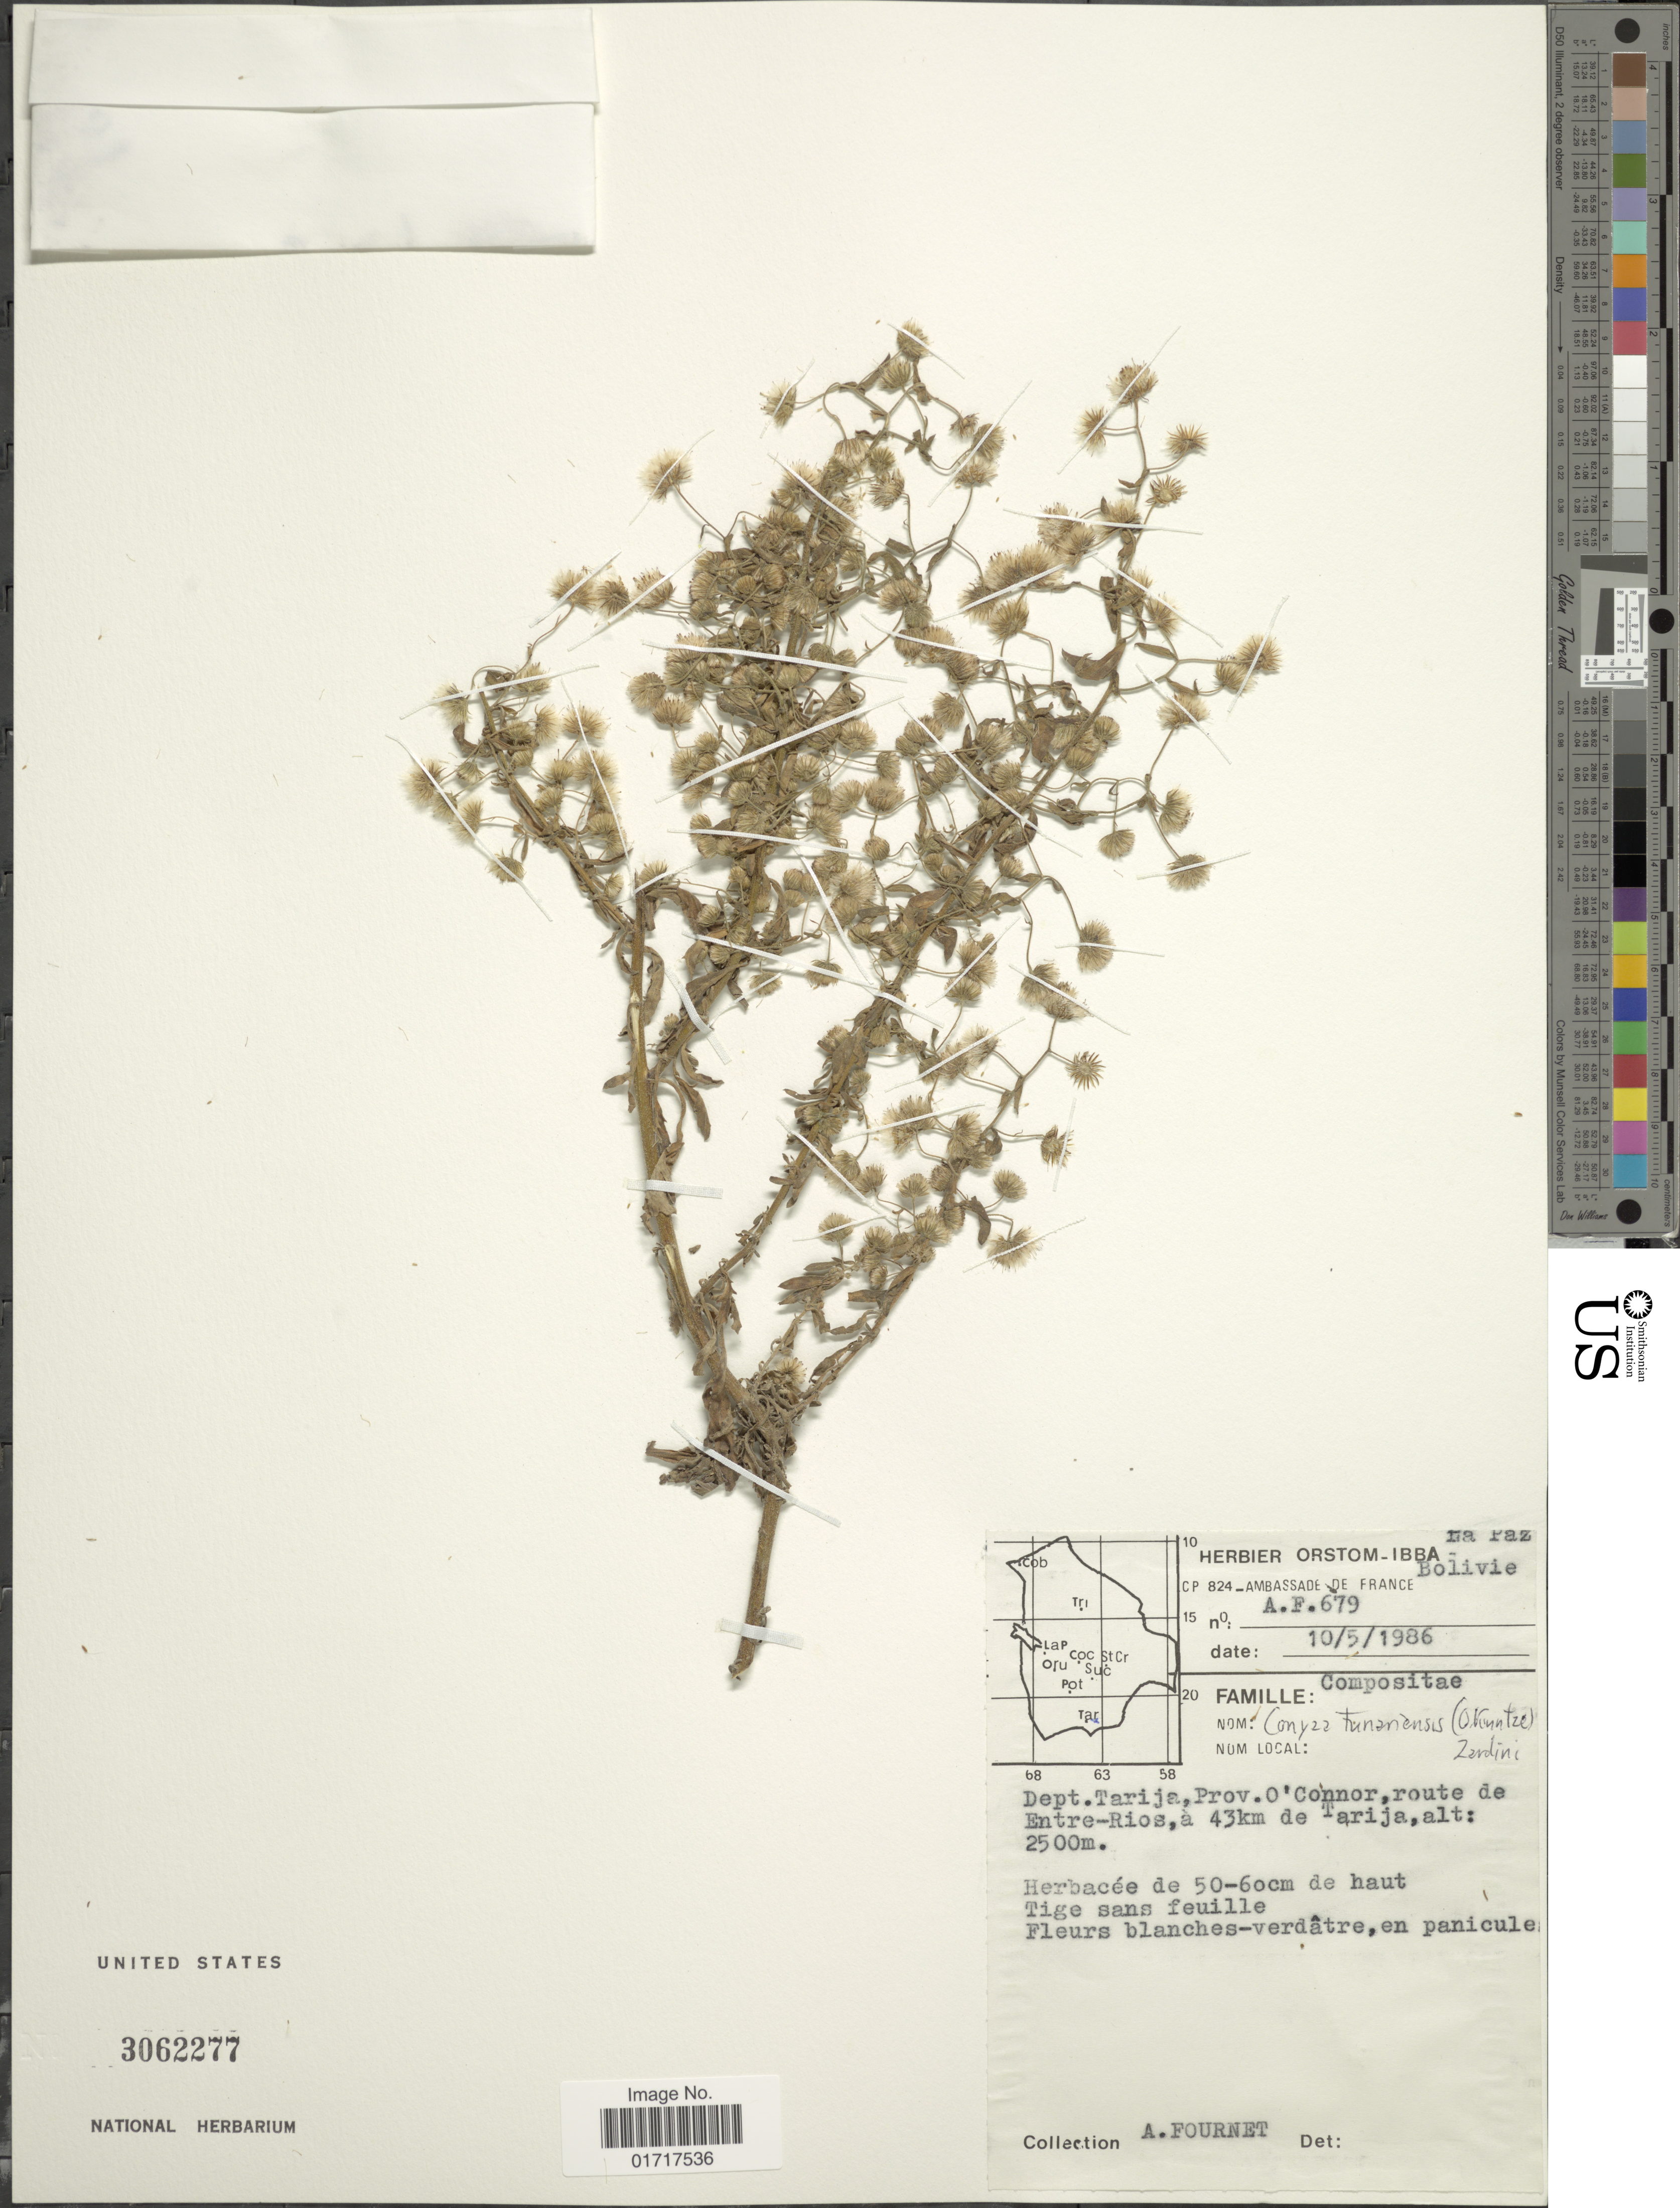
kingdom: Plantae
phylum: Tracheophyta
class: Magnoliopsida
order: Asterales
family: Asteraceae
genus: Conyza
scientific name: Conyza tunariensis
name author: (Kuntze) Zardini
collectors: A. Fournet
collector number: AF679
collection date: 1986-05-10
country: Bolivia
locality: Dept. Tarija, Prov. O'Connor, route de Entre-Rios, a 43 km de Tarija. La Paz Bolivie.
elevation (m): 2500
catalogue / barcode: US 3062277